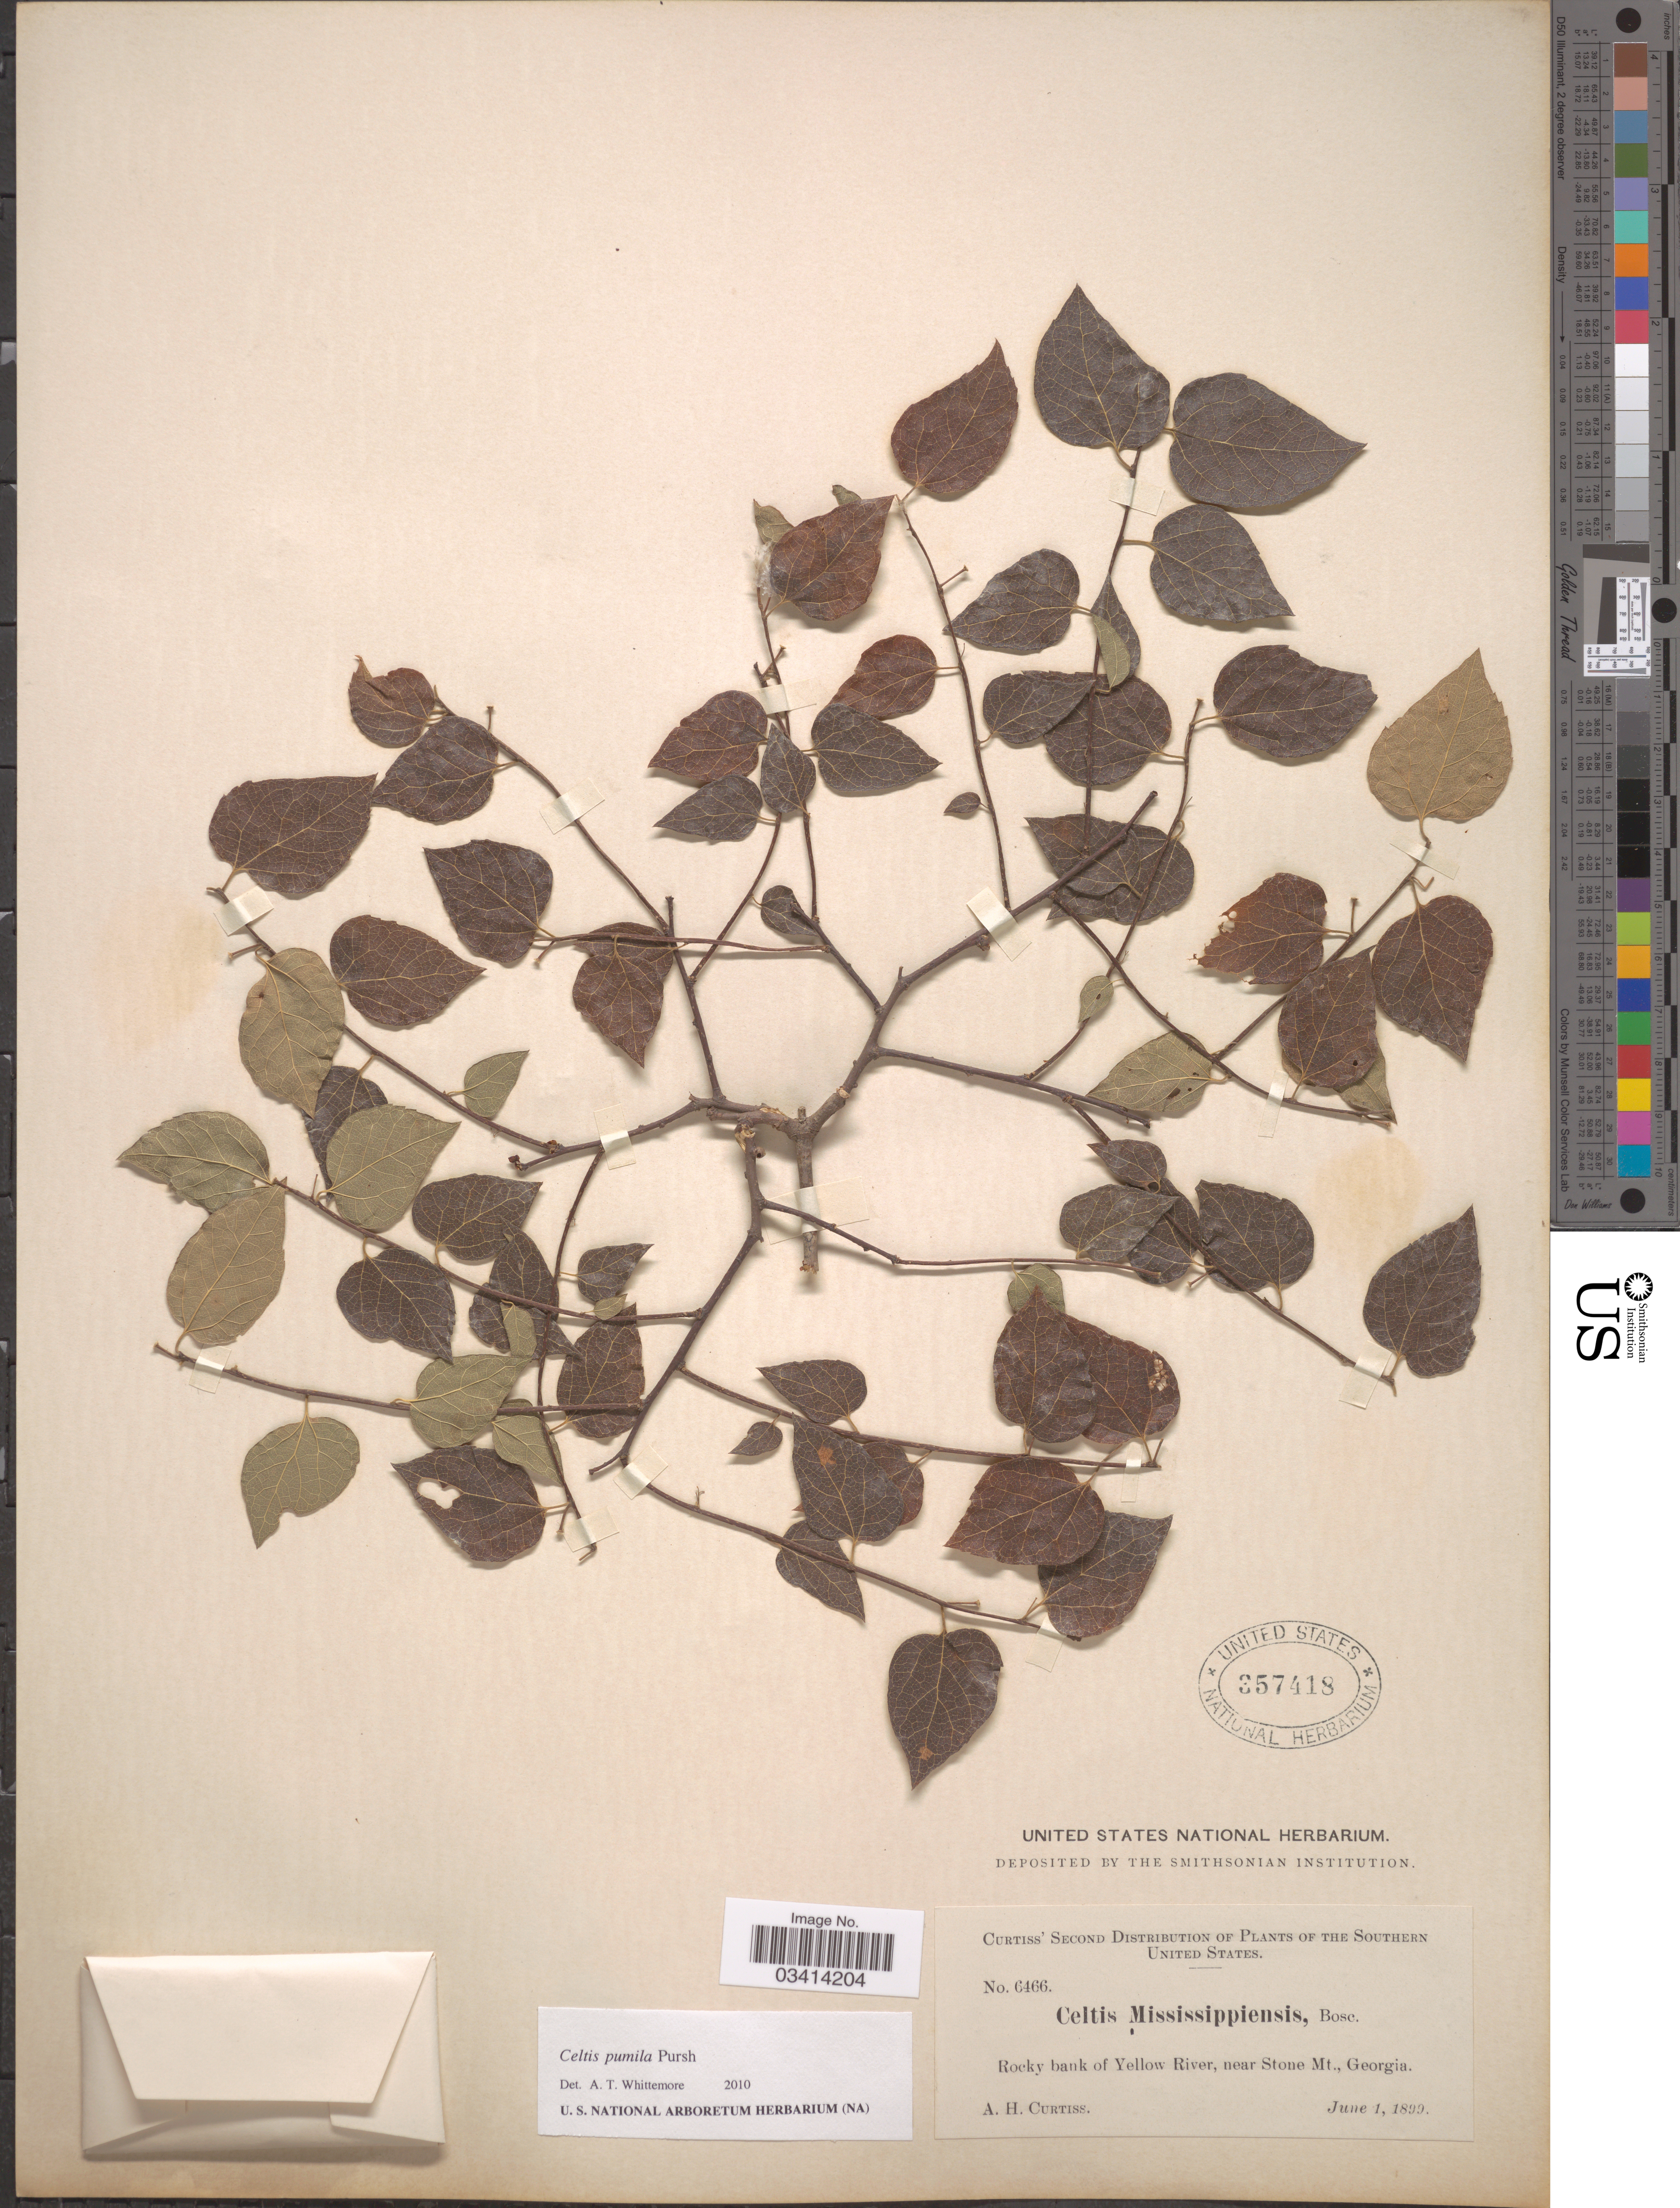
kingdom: Plantae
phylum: Tracheophyta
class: Magnoliopsida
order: Rosales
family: Cannabaceae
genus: Celtis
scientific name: Celtis pumila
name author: Pursh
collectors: A. H. Curtiss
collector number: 6466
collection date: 1899-06-01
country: United States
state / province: Georgia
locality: The Southern United States. Rocky bank of Yellow River, near Stone Mt.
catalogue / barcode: US 357418